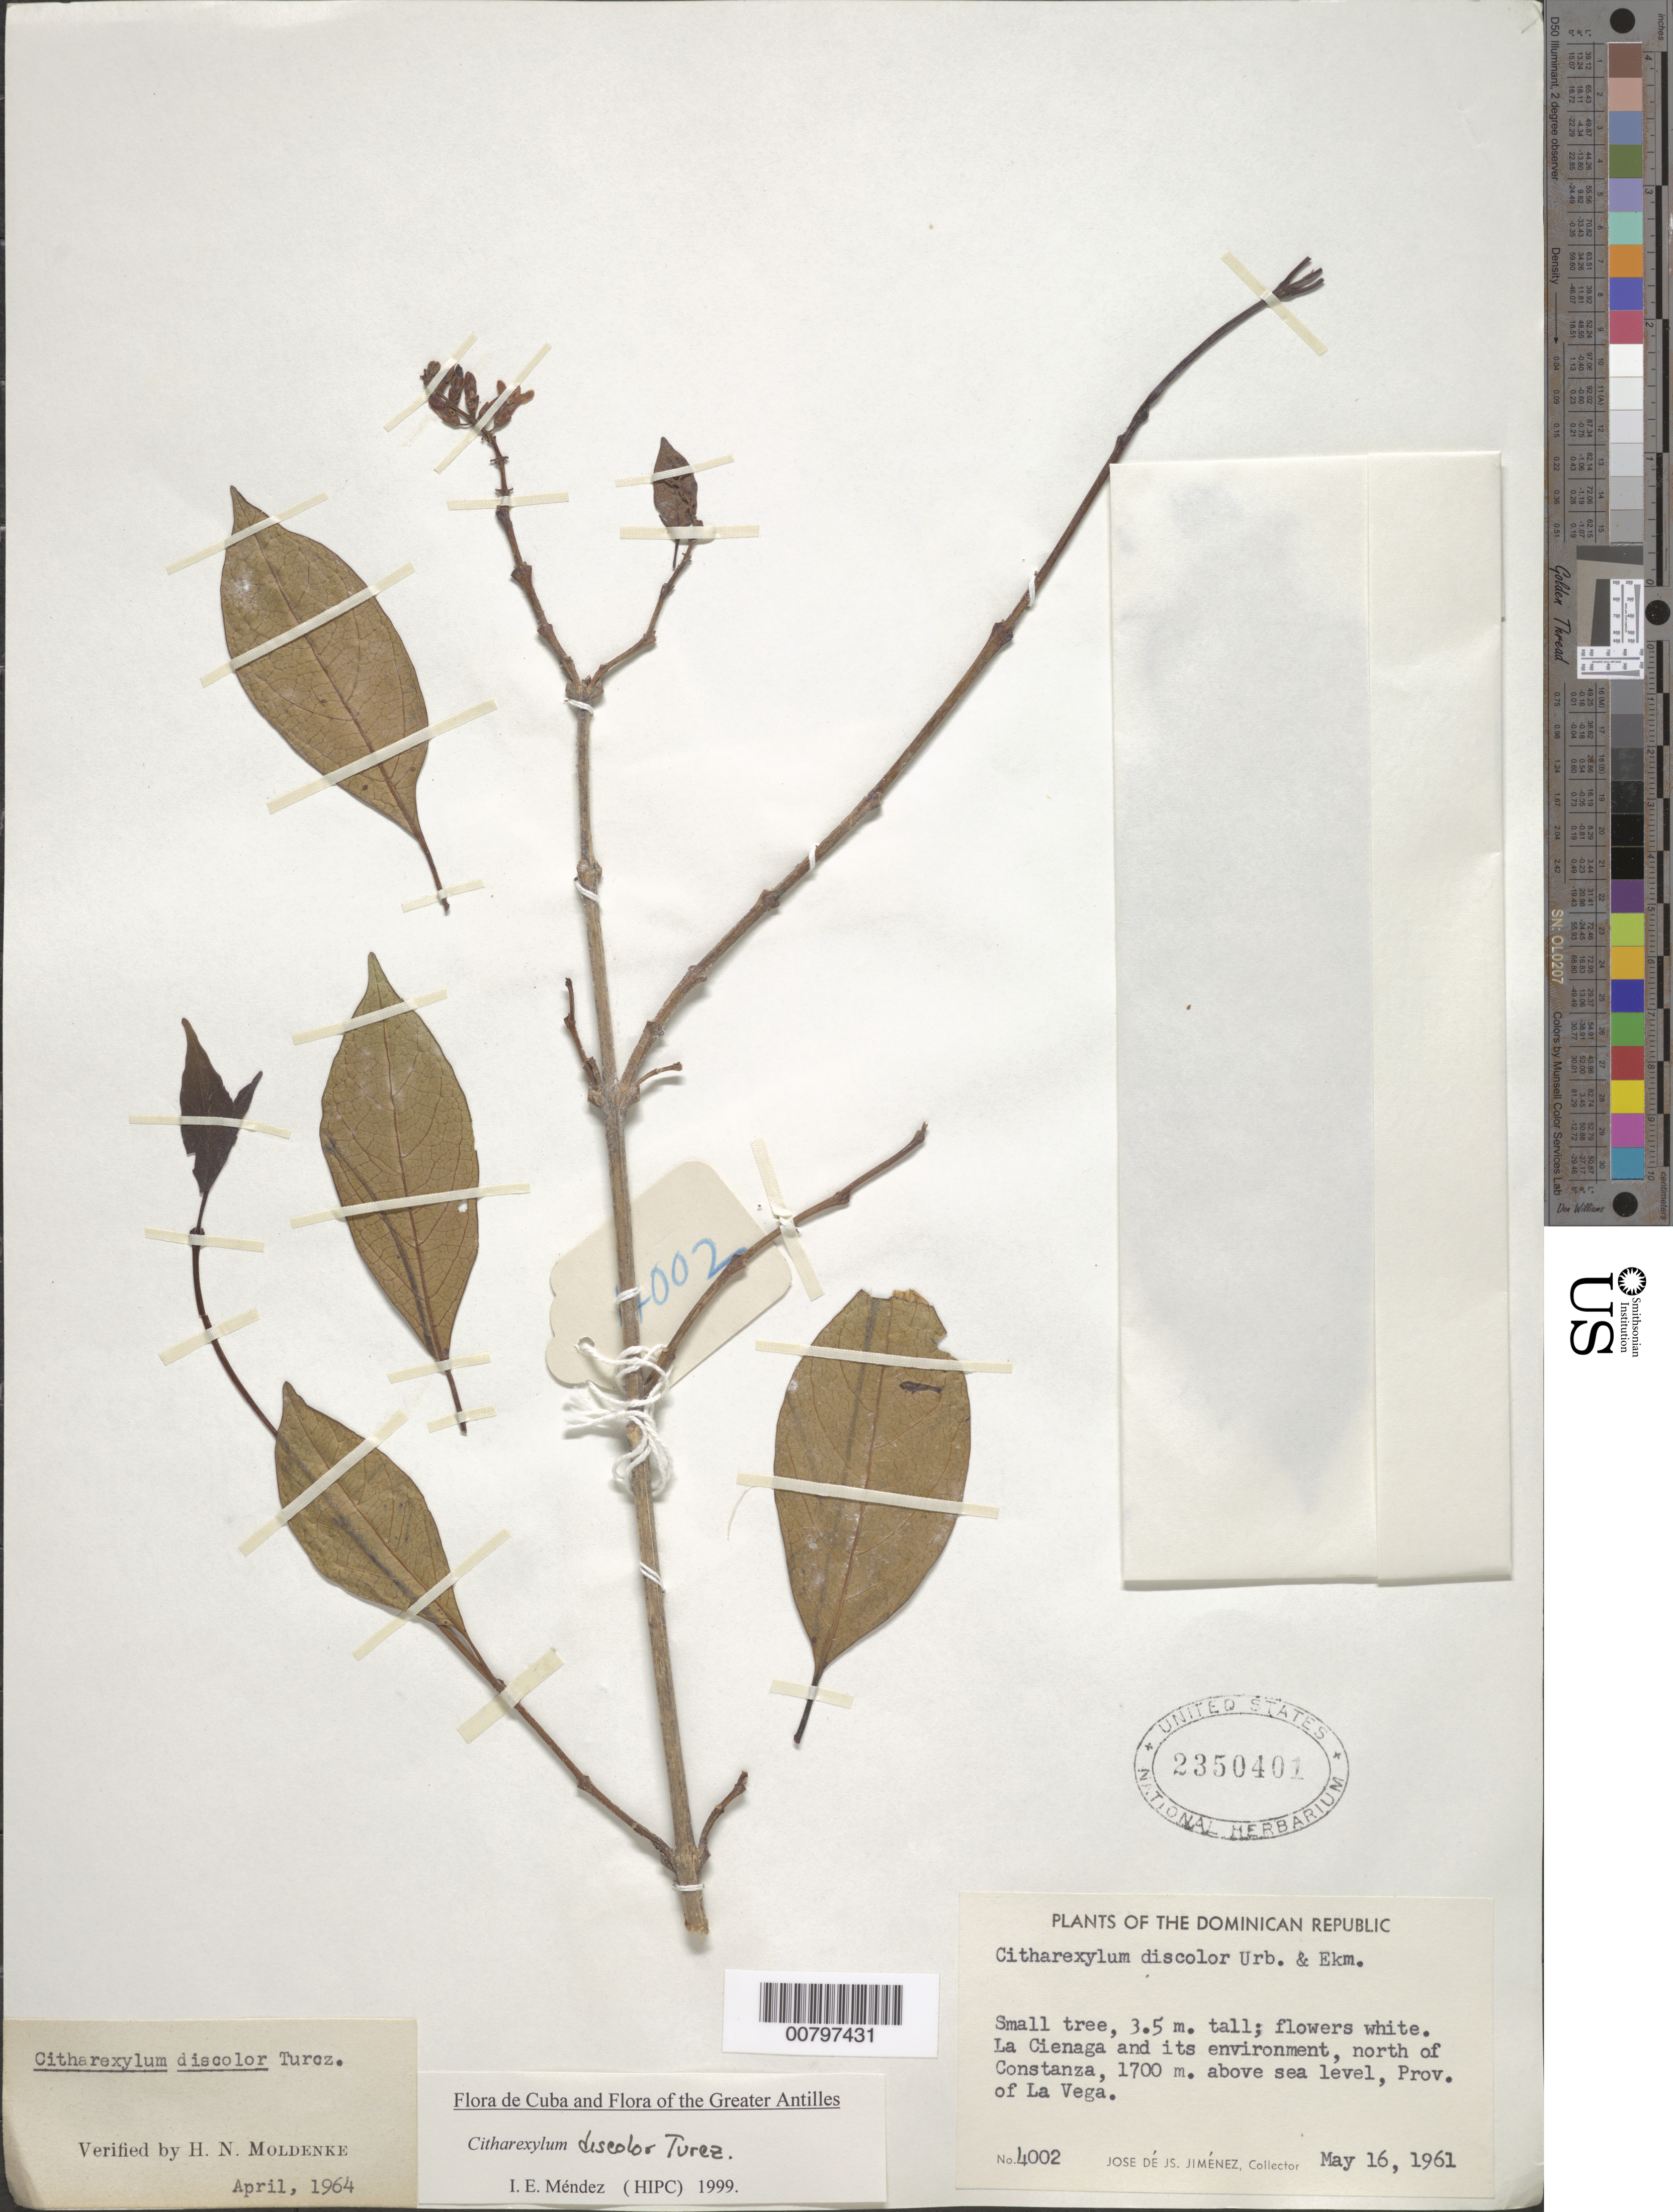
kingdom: Plantae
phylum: Tracheophyta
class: Magnoliopsida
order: Lamiales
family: Verbenaceae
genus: Citharexylum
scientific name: Citharexylum discolor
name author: Turcz.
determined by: Méndez, Isidro E., (HIPC)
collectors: J. J. Jiménez Almonte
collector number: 4002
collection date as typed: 16 May 1961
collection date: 1961-05-16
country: Dominican Republic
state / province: La Vega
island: Hispaniola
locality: La Cienga and its environment, N of Constanza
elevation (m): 1700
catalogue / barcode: US 2350401